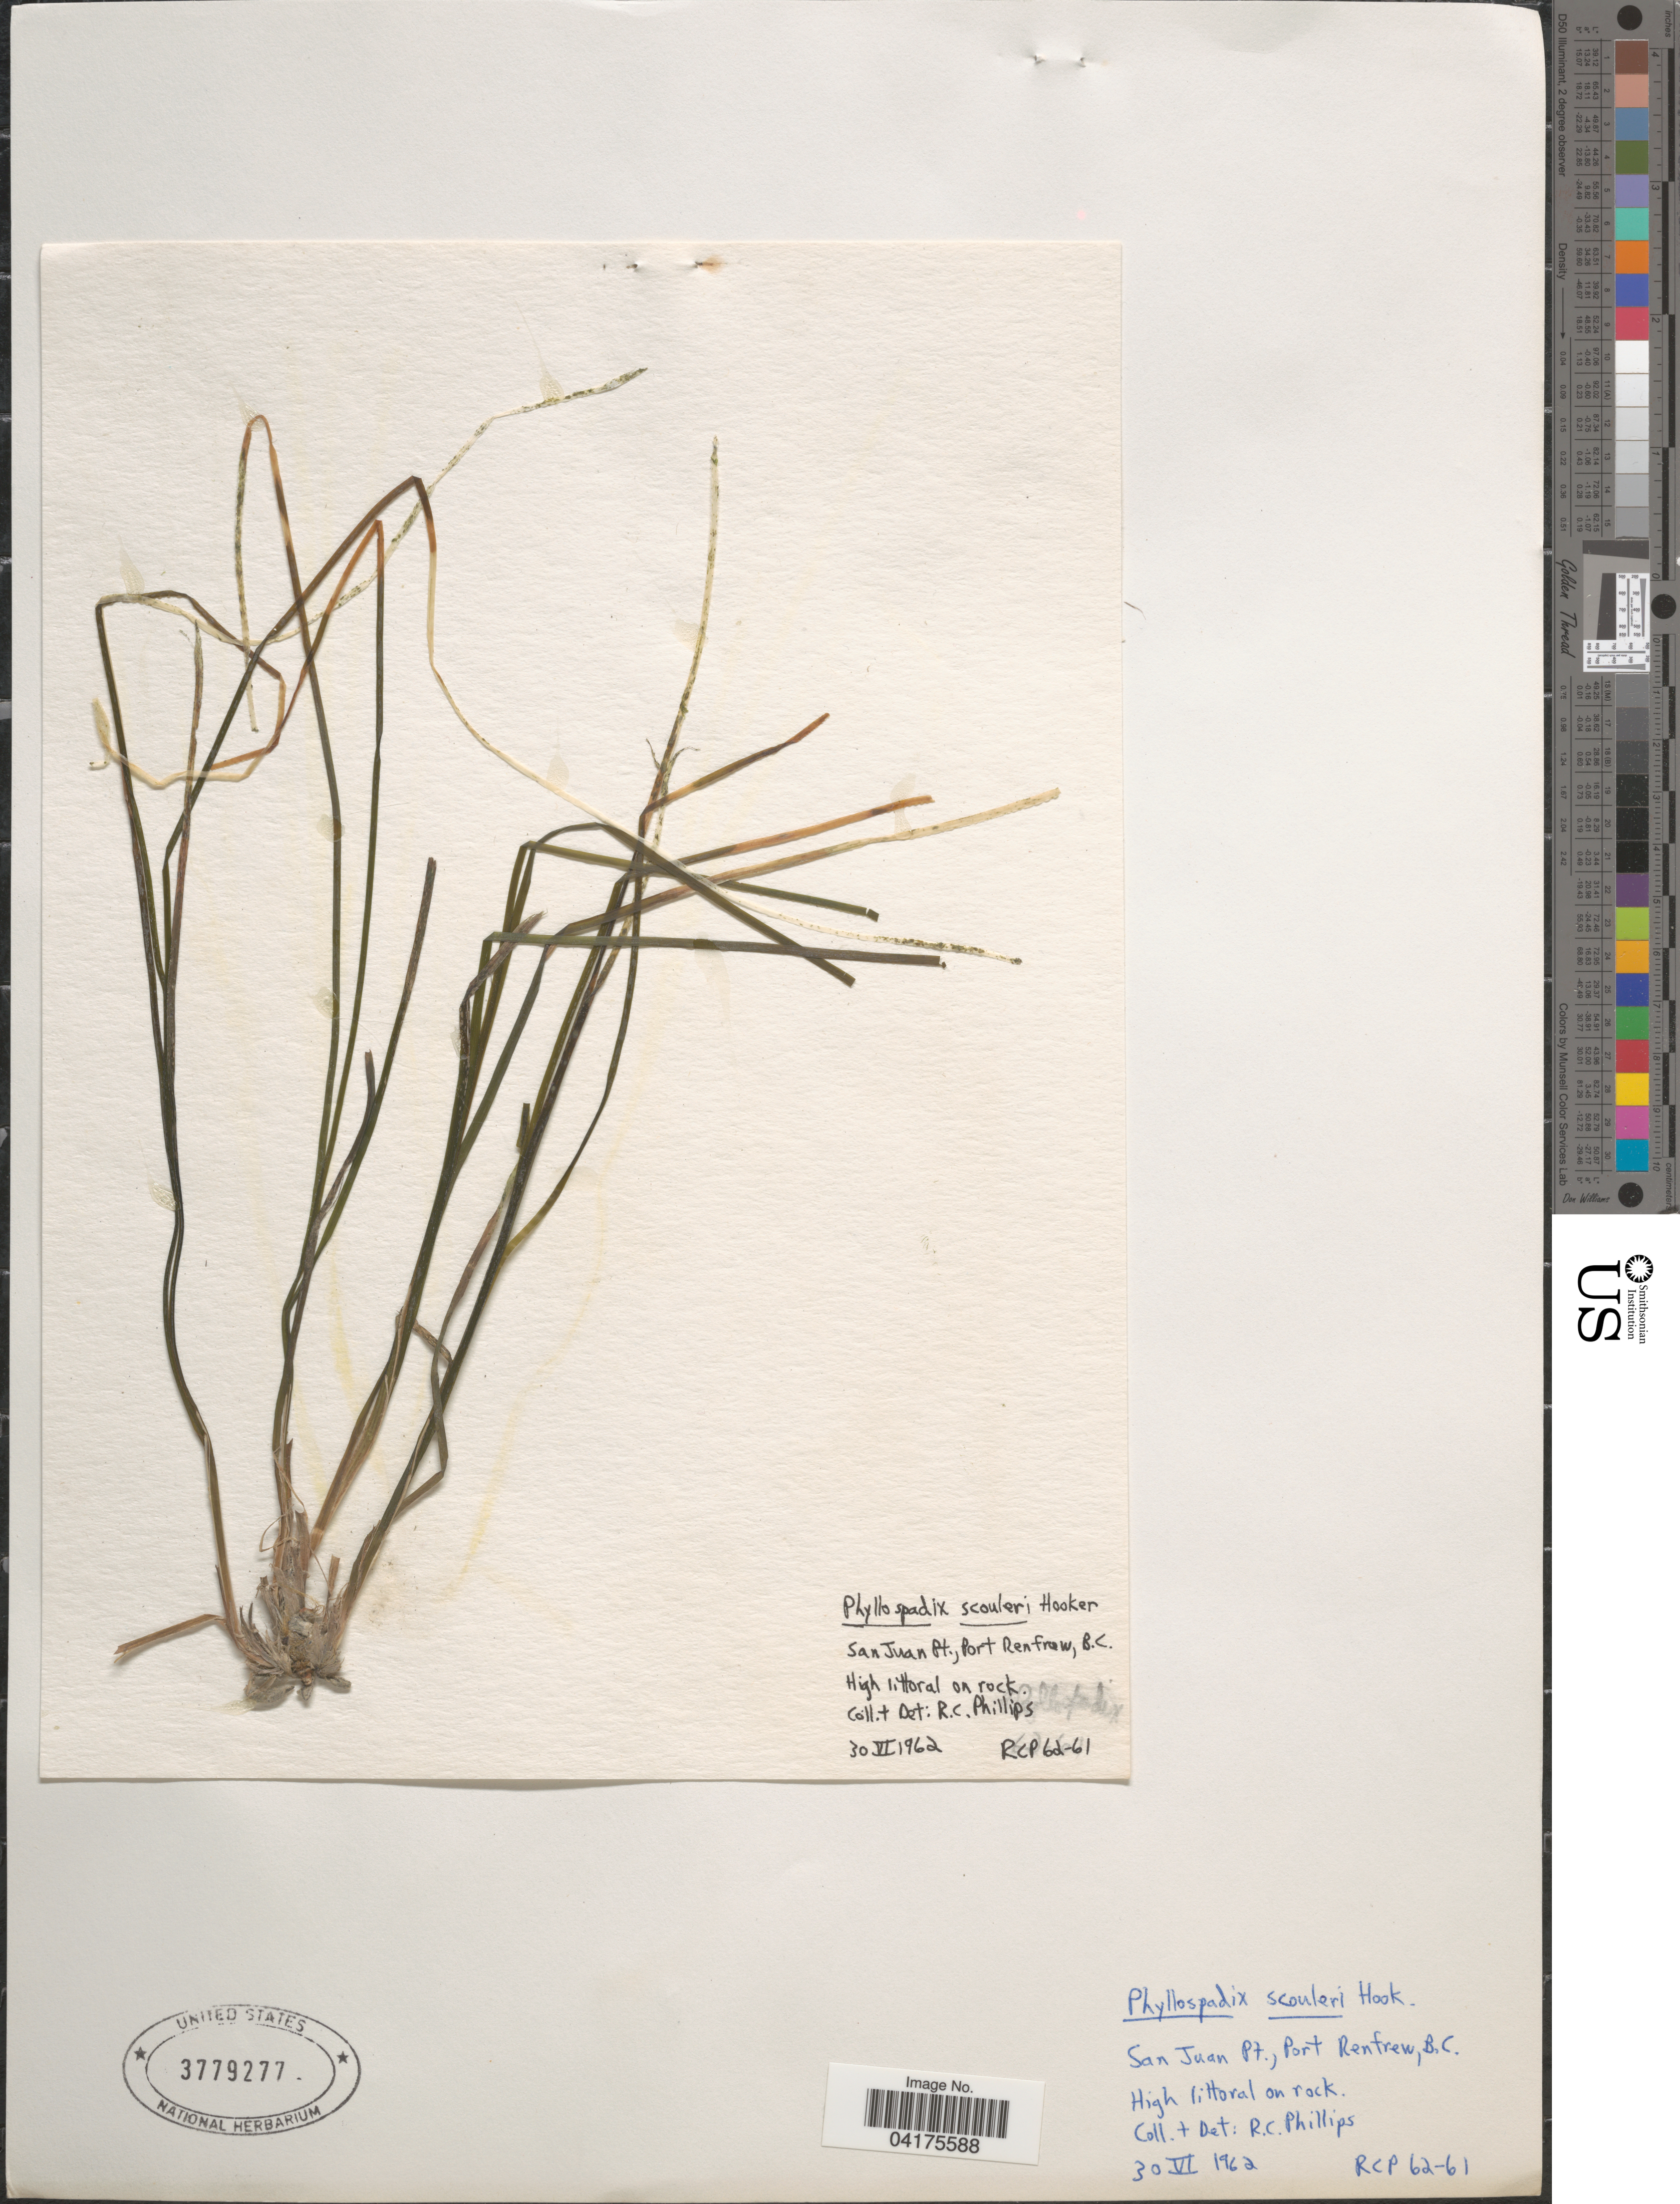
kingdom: Plantae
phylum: Tracheophyta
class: Liliopsida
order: Alismatales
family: Zosteraceae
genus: Phyllospadix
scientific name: Phyllospadix scouleri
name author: Hook.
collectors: R. C. Phillips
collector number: RCP62-61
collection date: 1962-06-30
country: Canada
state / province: British Columbia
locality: San Juan Pt., Port Renfrew.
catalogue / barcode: US 3779277